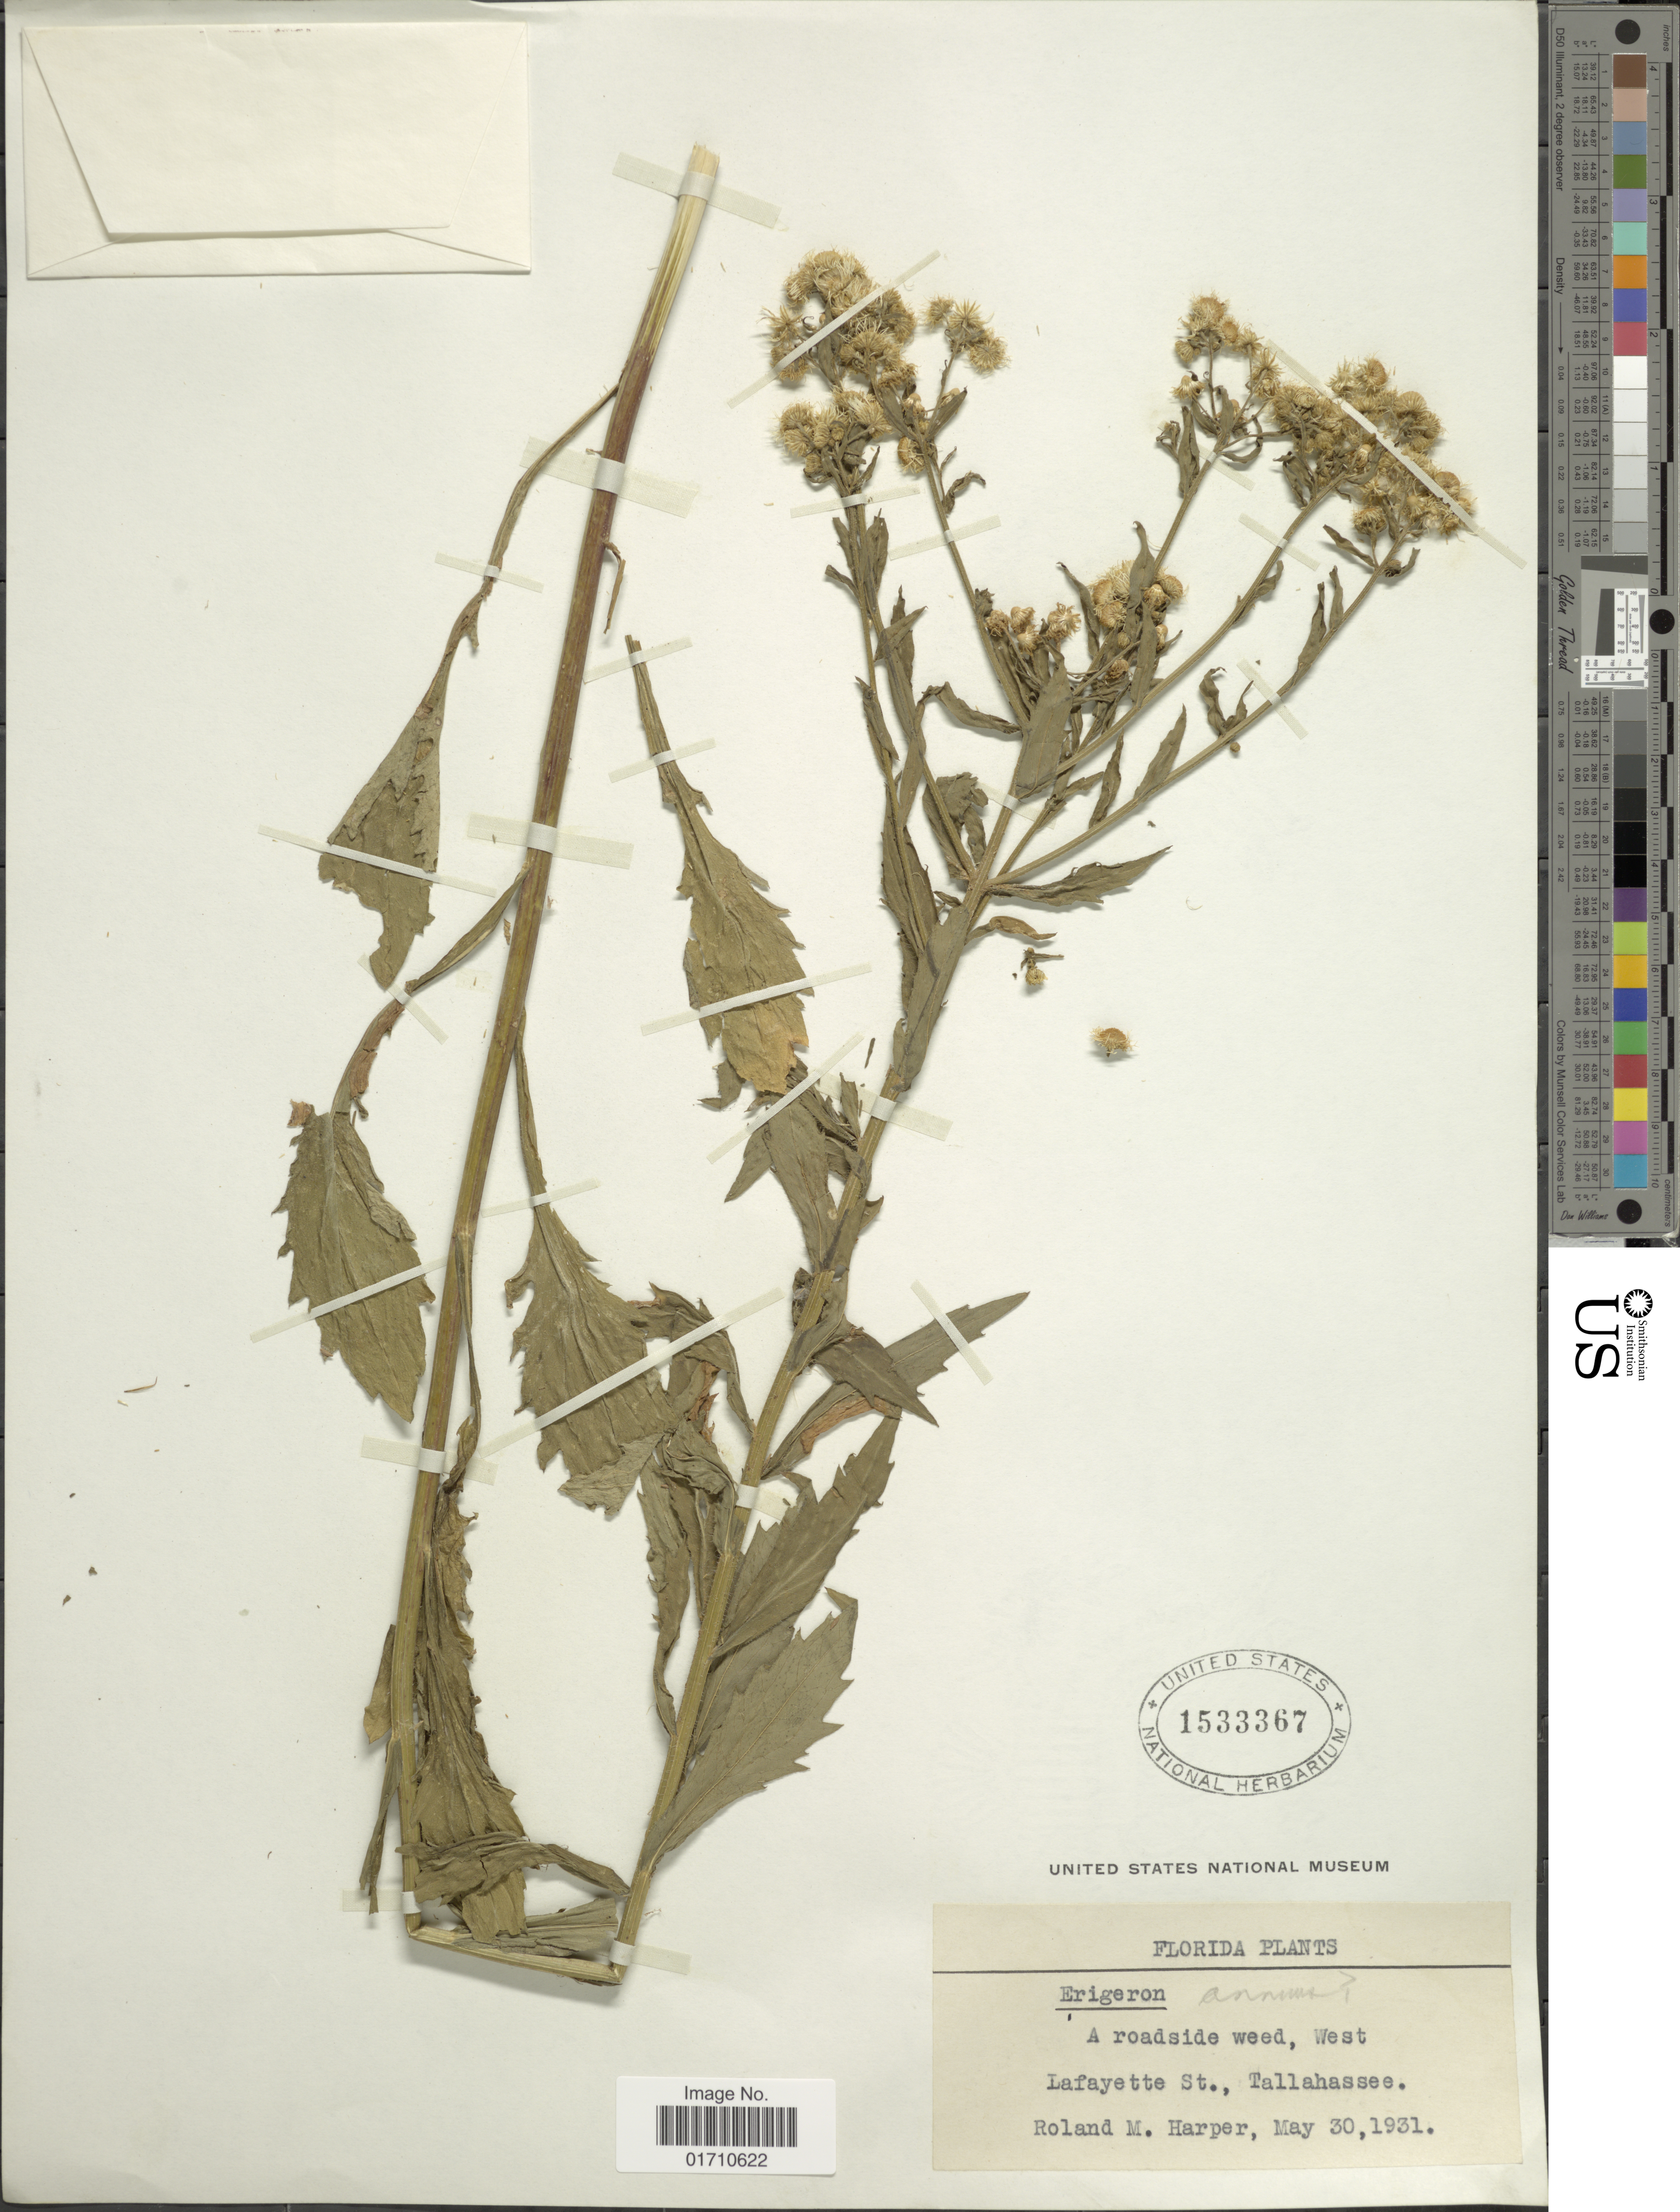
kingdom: Plantae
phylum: Tracheophyta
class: Magnoliopsida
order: Asterales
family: Asteraceae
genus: Erigeron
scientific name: Erigeron annuus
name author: (L.) Pers.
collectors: R. M. Harper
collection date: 1931-05-30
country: United States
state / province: Florida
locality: A roadside weed, West Lafayette St., Tallahassee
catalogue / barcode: US 1533367